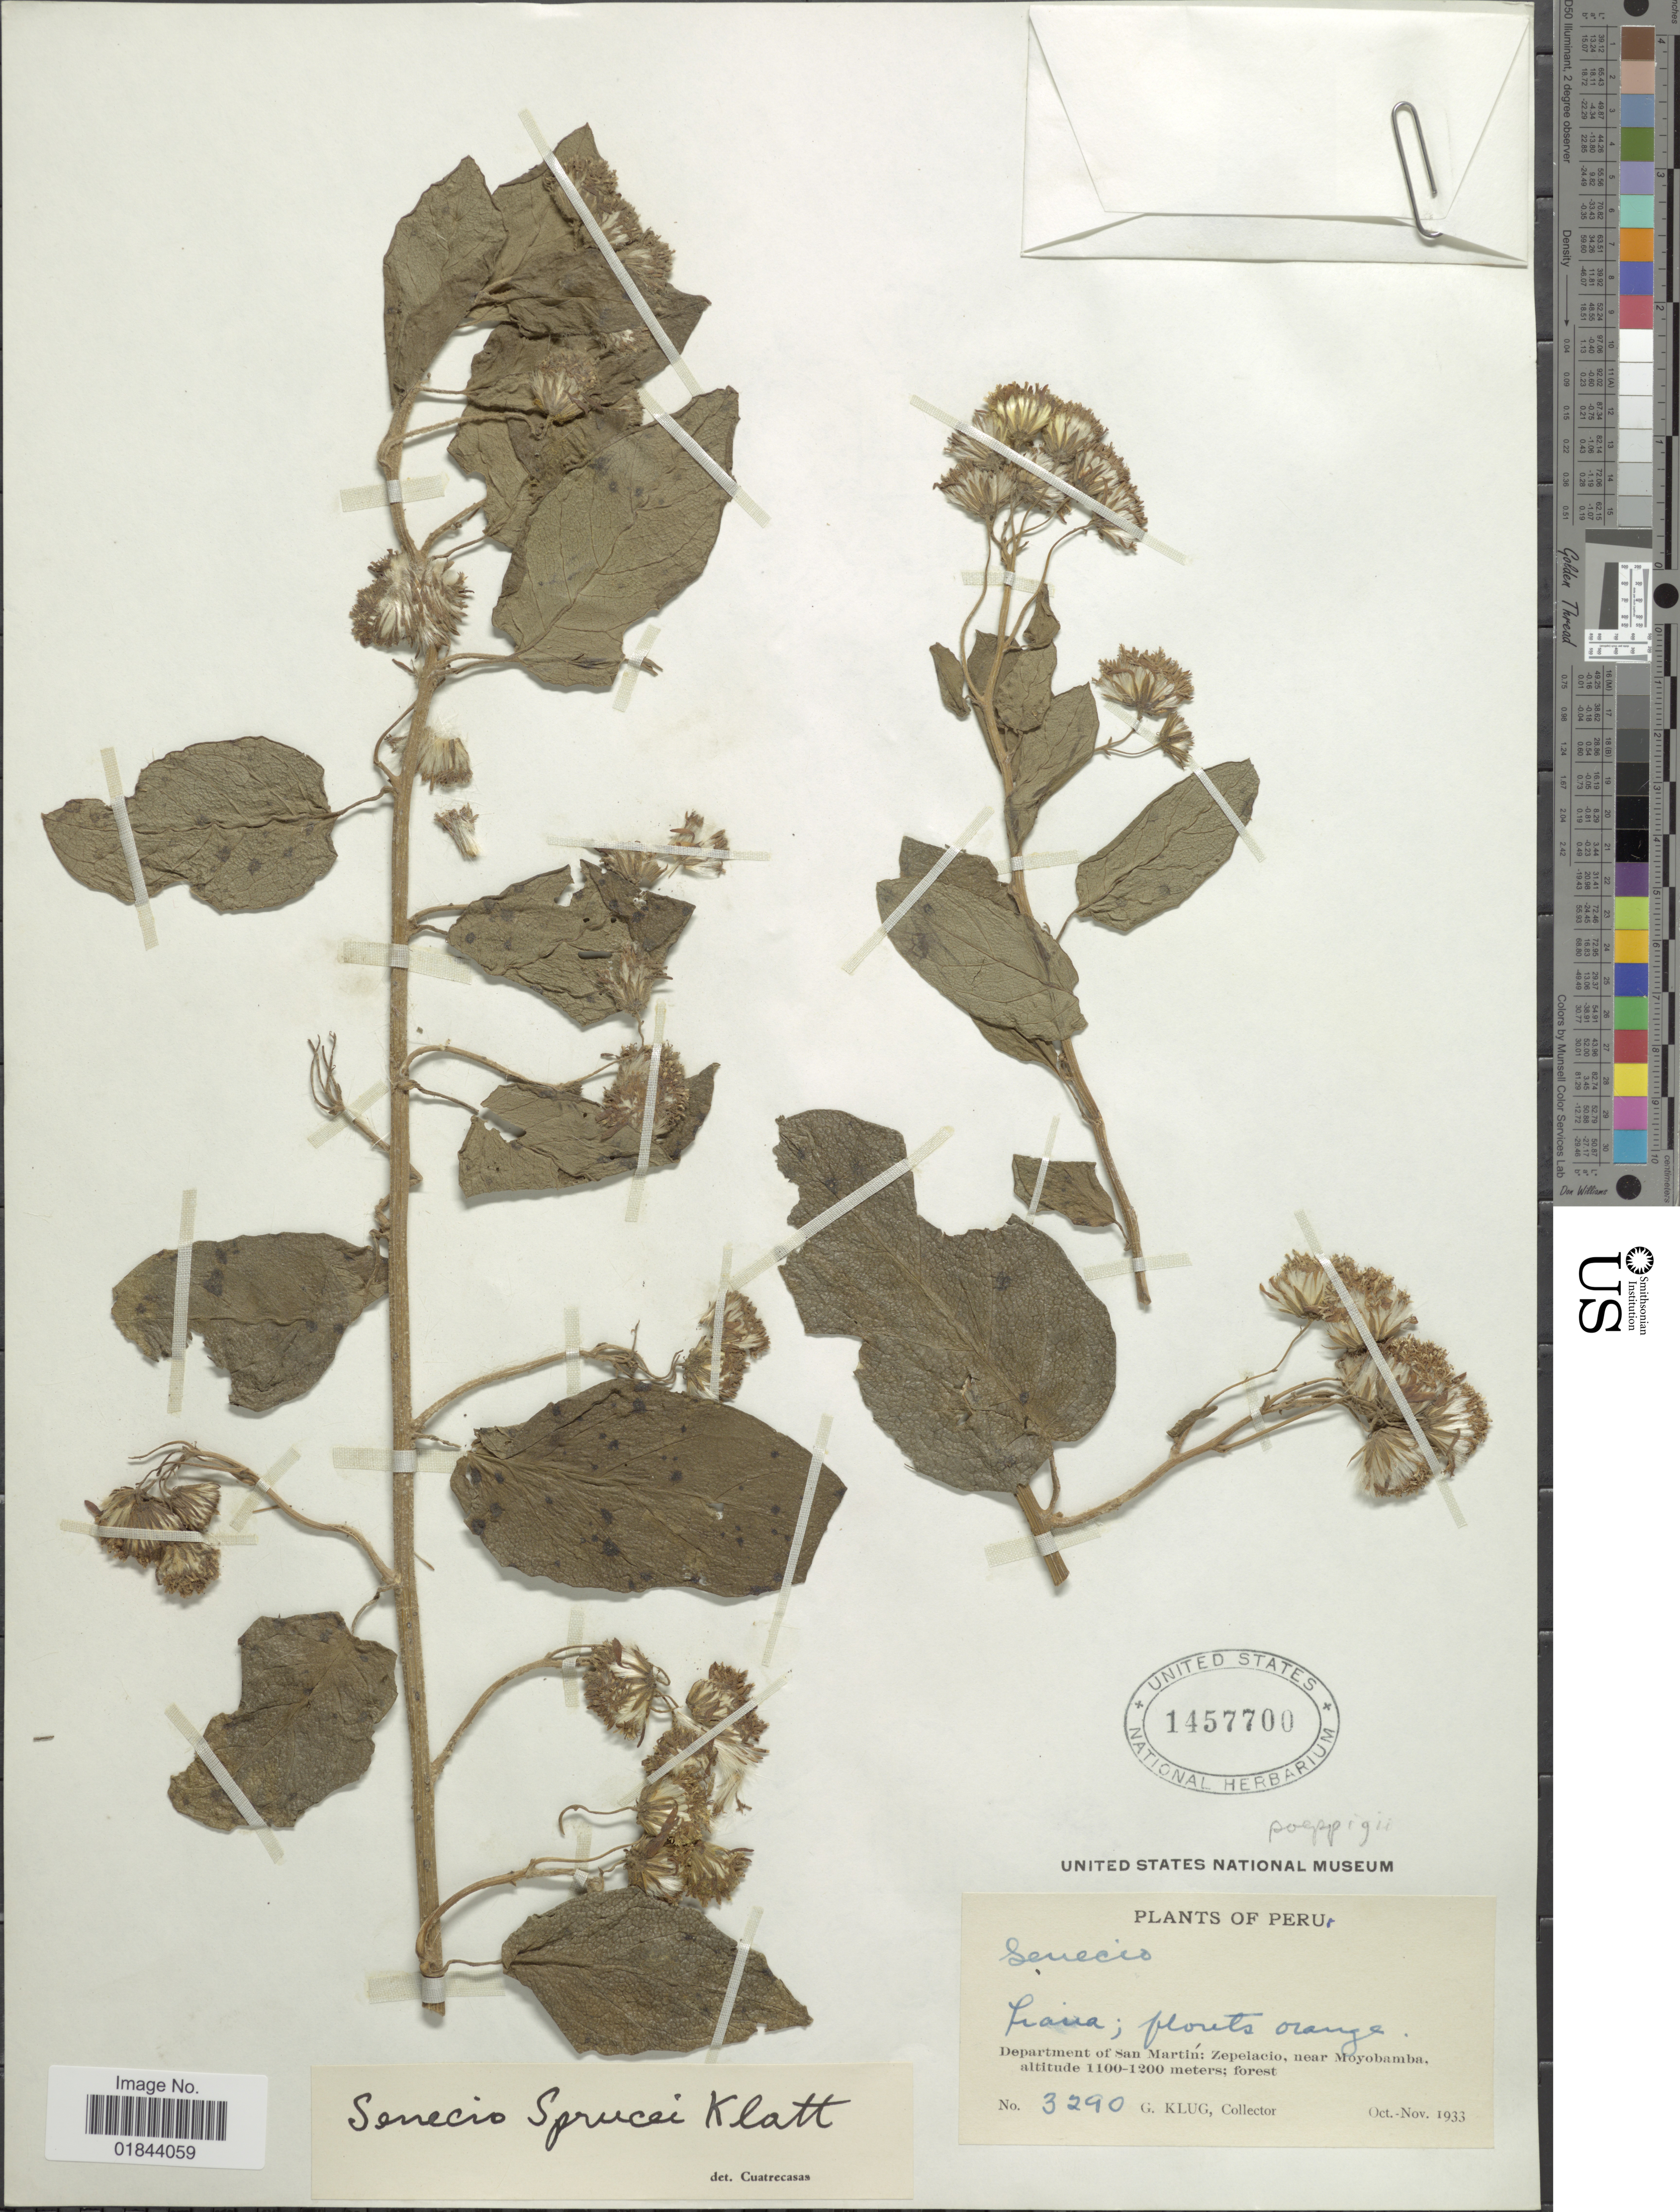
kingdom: Plantae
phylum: Tracheophyta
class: Magnoliopsida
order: Asterales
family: Asteraceae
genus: Pseudogynoxys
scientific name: Pseudogynoxys poeppigii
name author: (DC.) H. Rob. & Cuatrec.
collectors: G. Klug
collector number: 3290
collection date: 1933-10/1933-11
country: Peru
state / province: San Martín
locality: Department of San Martín: Zepelacio, near Moyobamba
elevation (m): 1100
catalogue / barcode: US 1457700